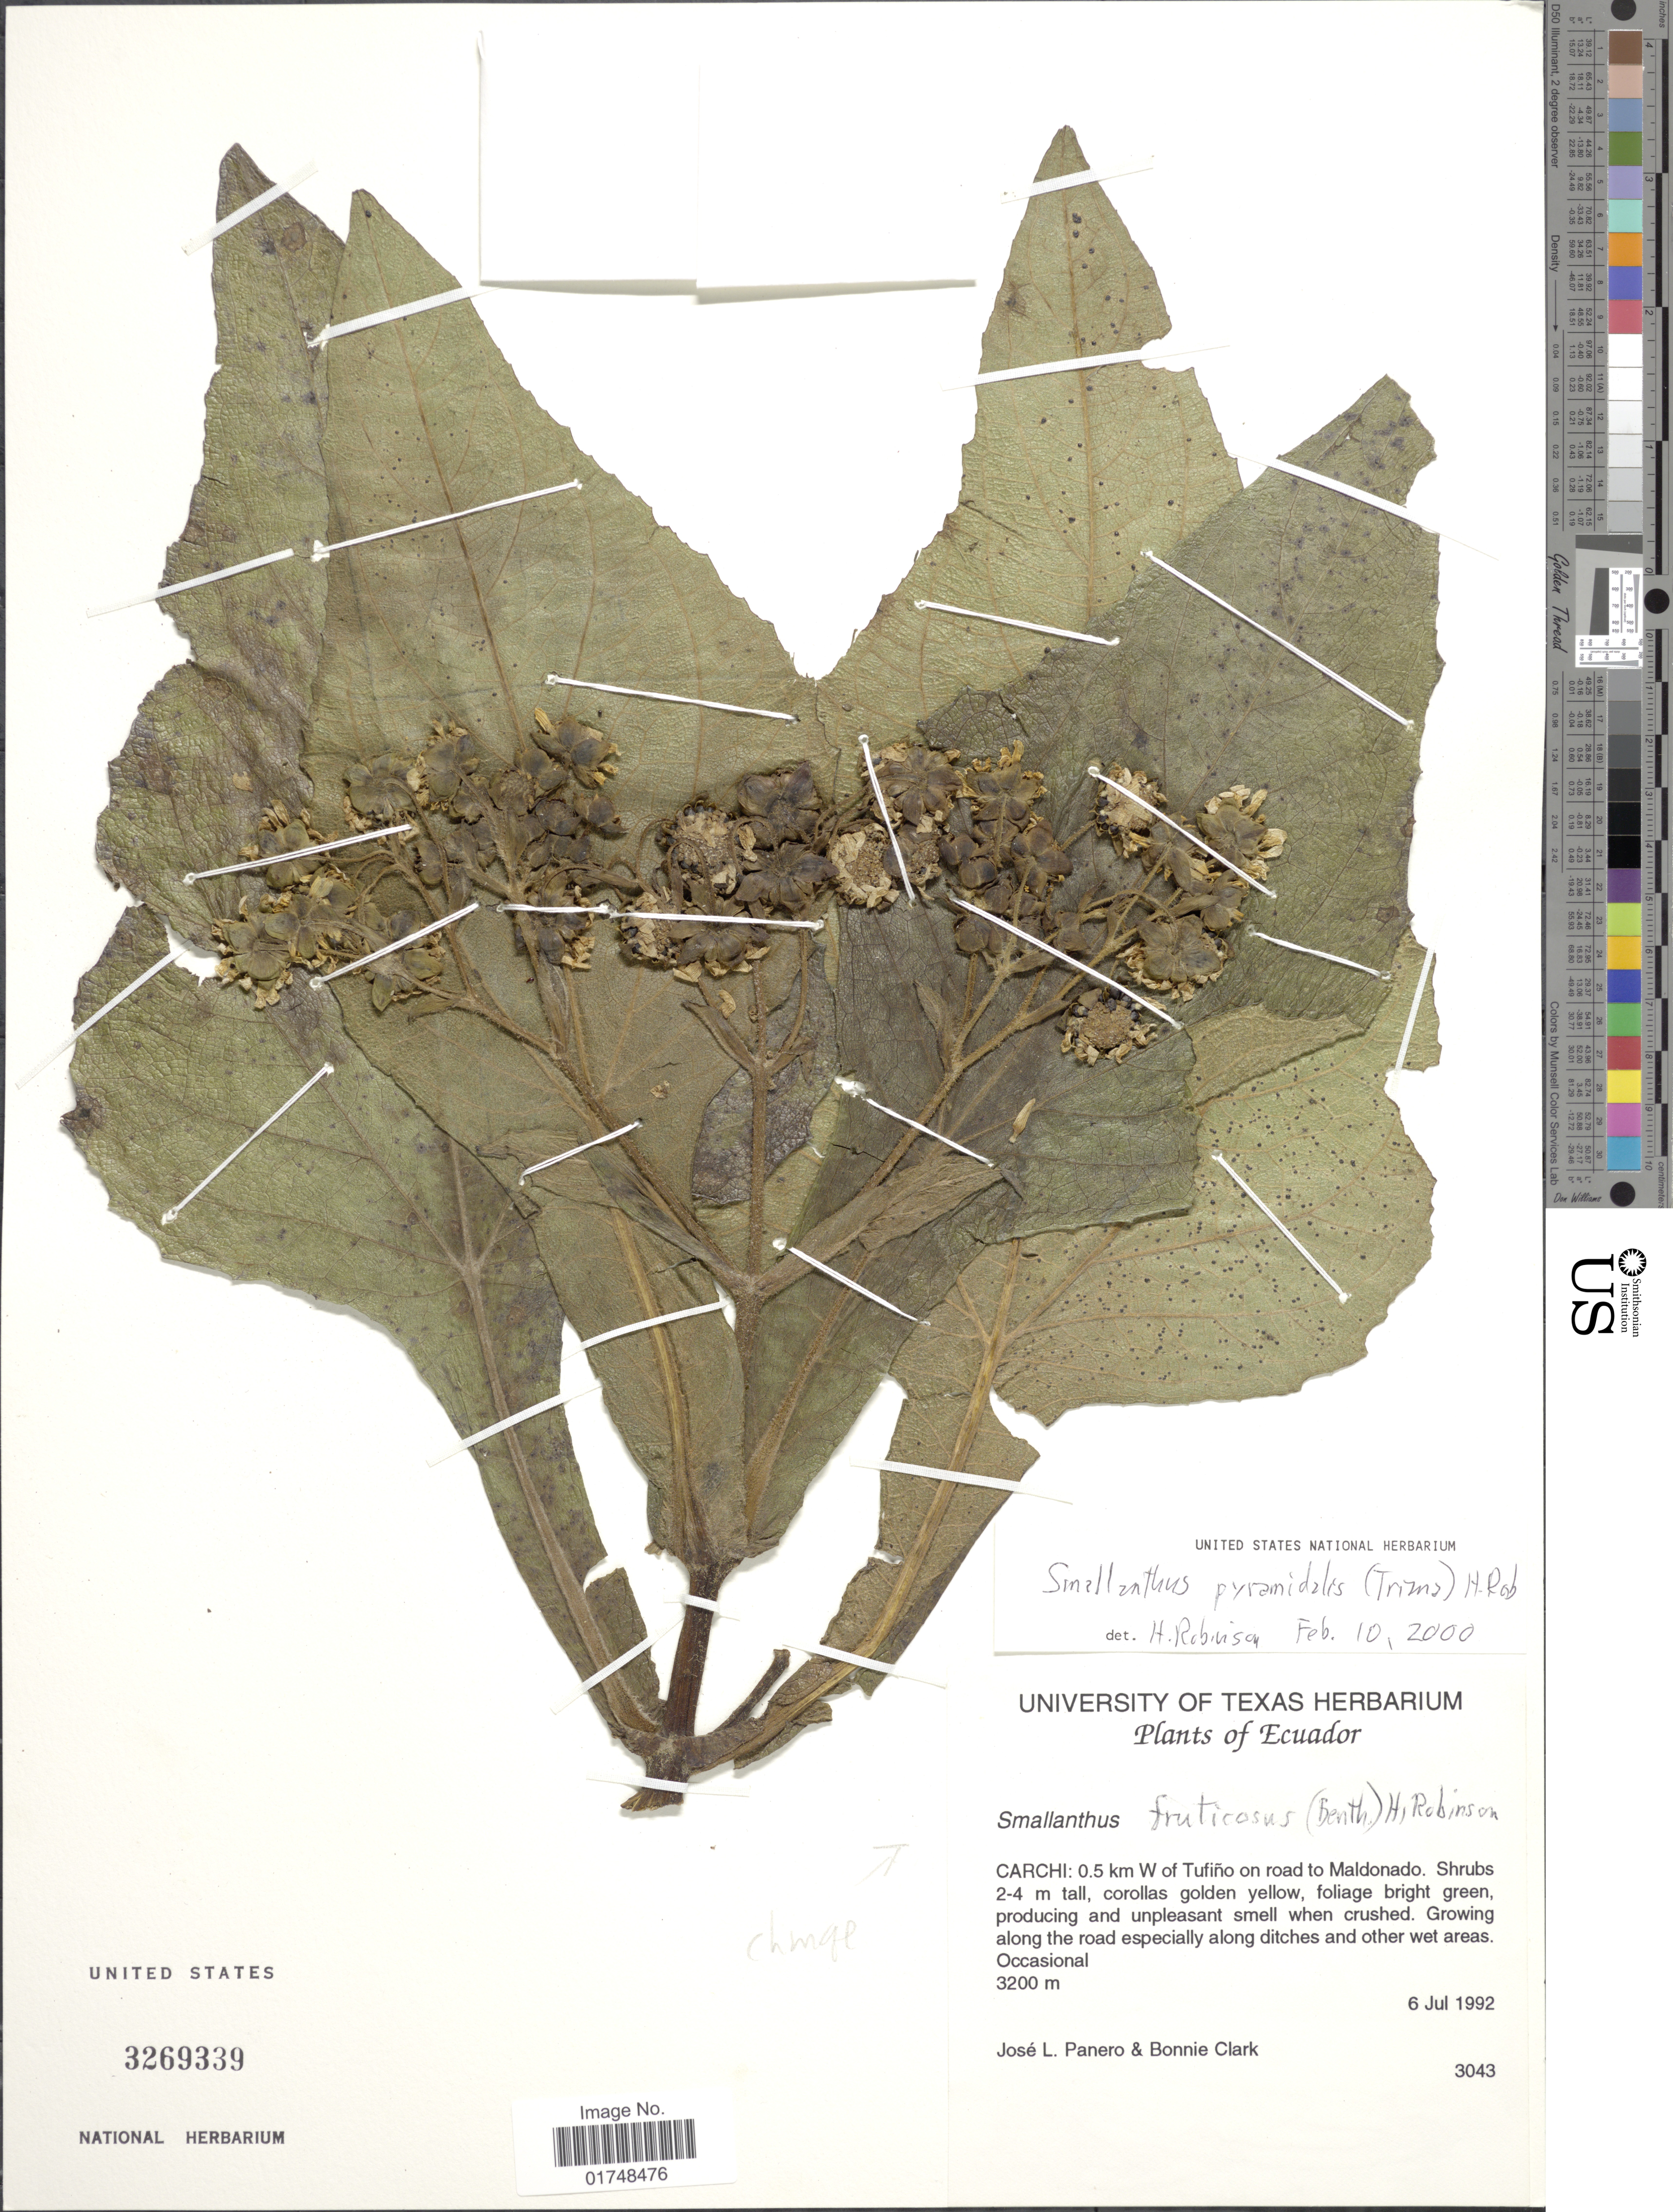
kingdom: Plantae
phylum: Tracheophyta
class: Magnoliopsida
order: Asterales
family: Asteraceae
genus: Smallanthus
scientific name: Smallanthus pyramidalis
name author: (Triana) H. Rob.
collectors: J. L. Panero & B. Clark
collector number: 3043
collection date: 1992-07-06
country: Ecuador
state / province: Carchi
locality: Carchi: 0.5 km W of Tufino on road to Maldonado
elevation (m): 3200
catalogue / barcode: US 3269339